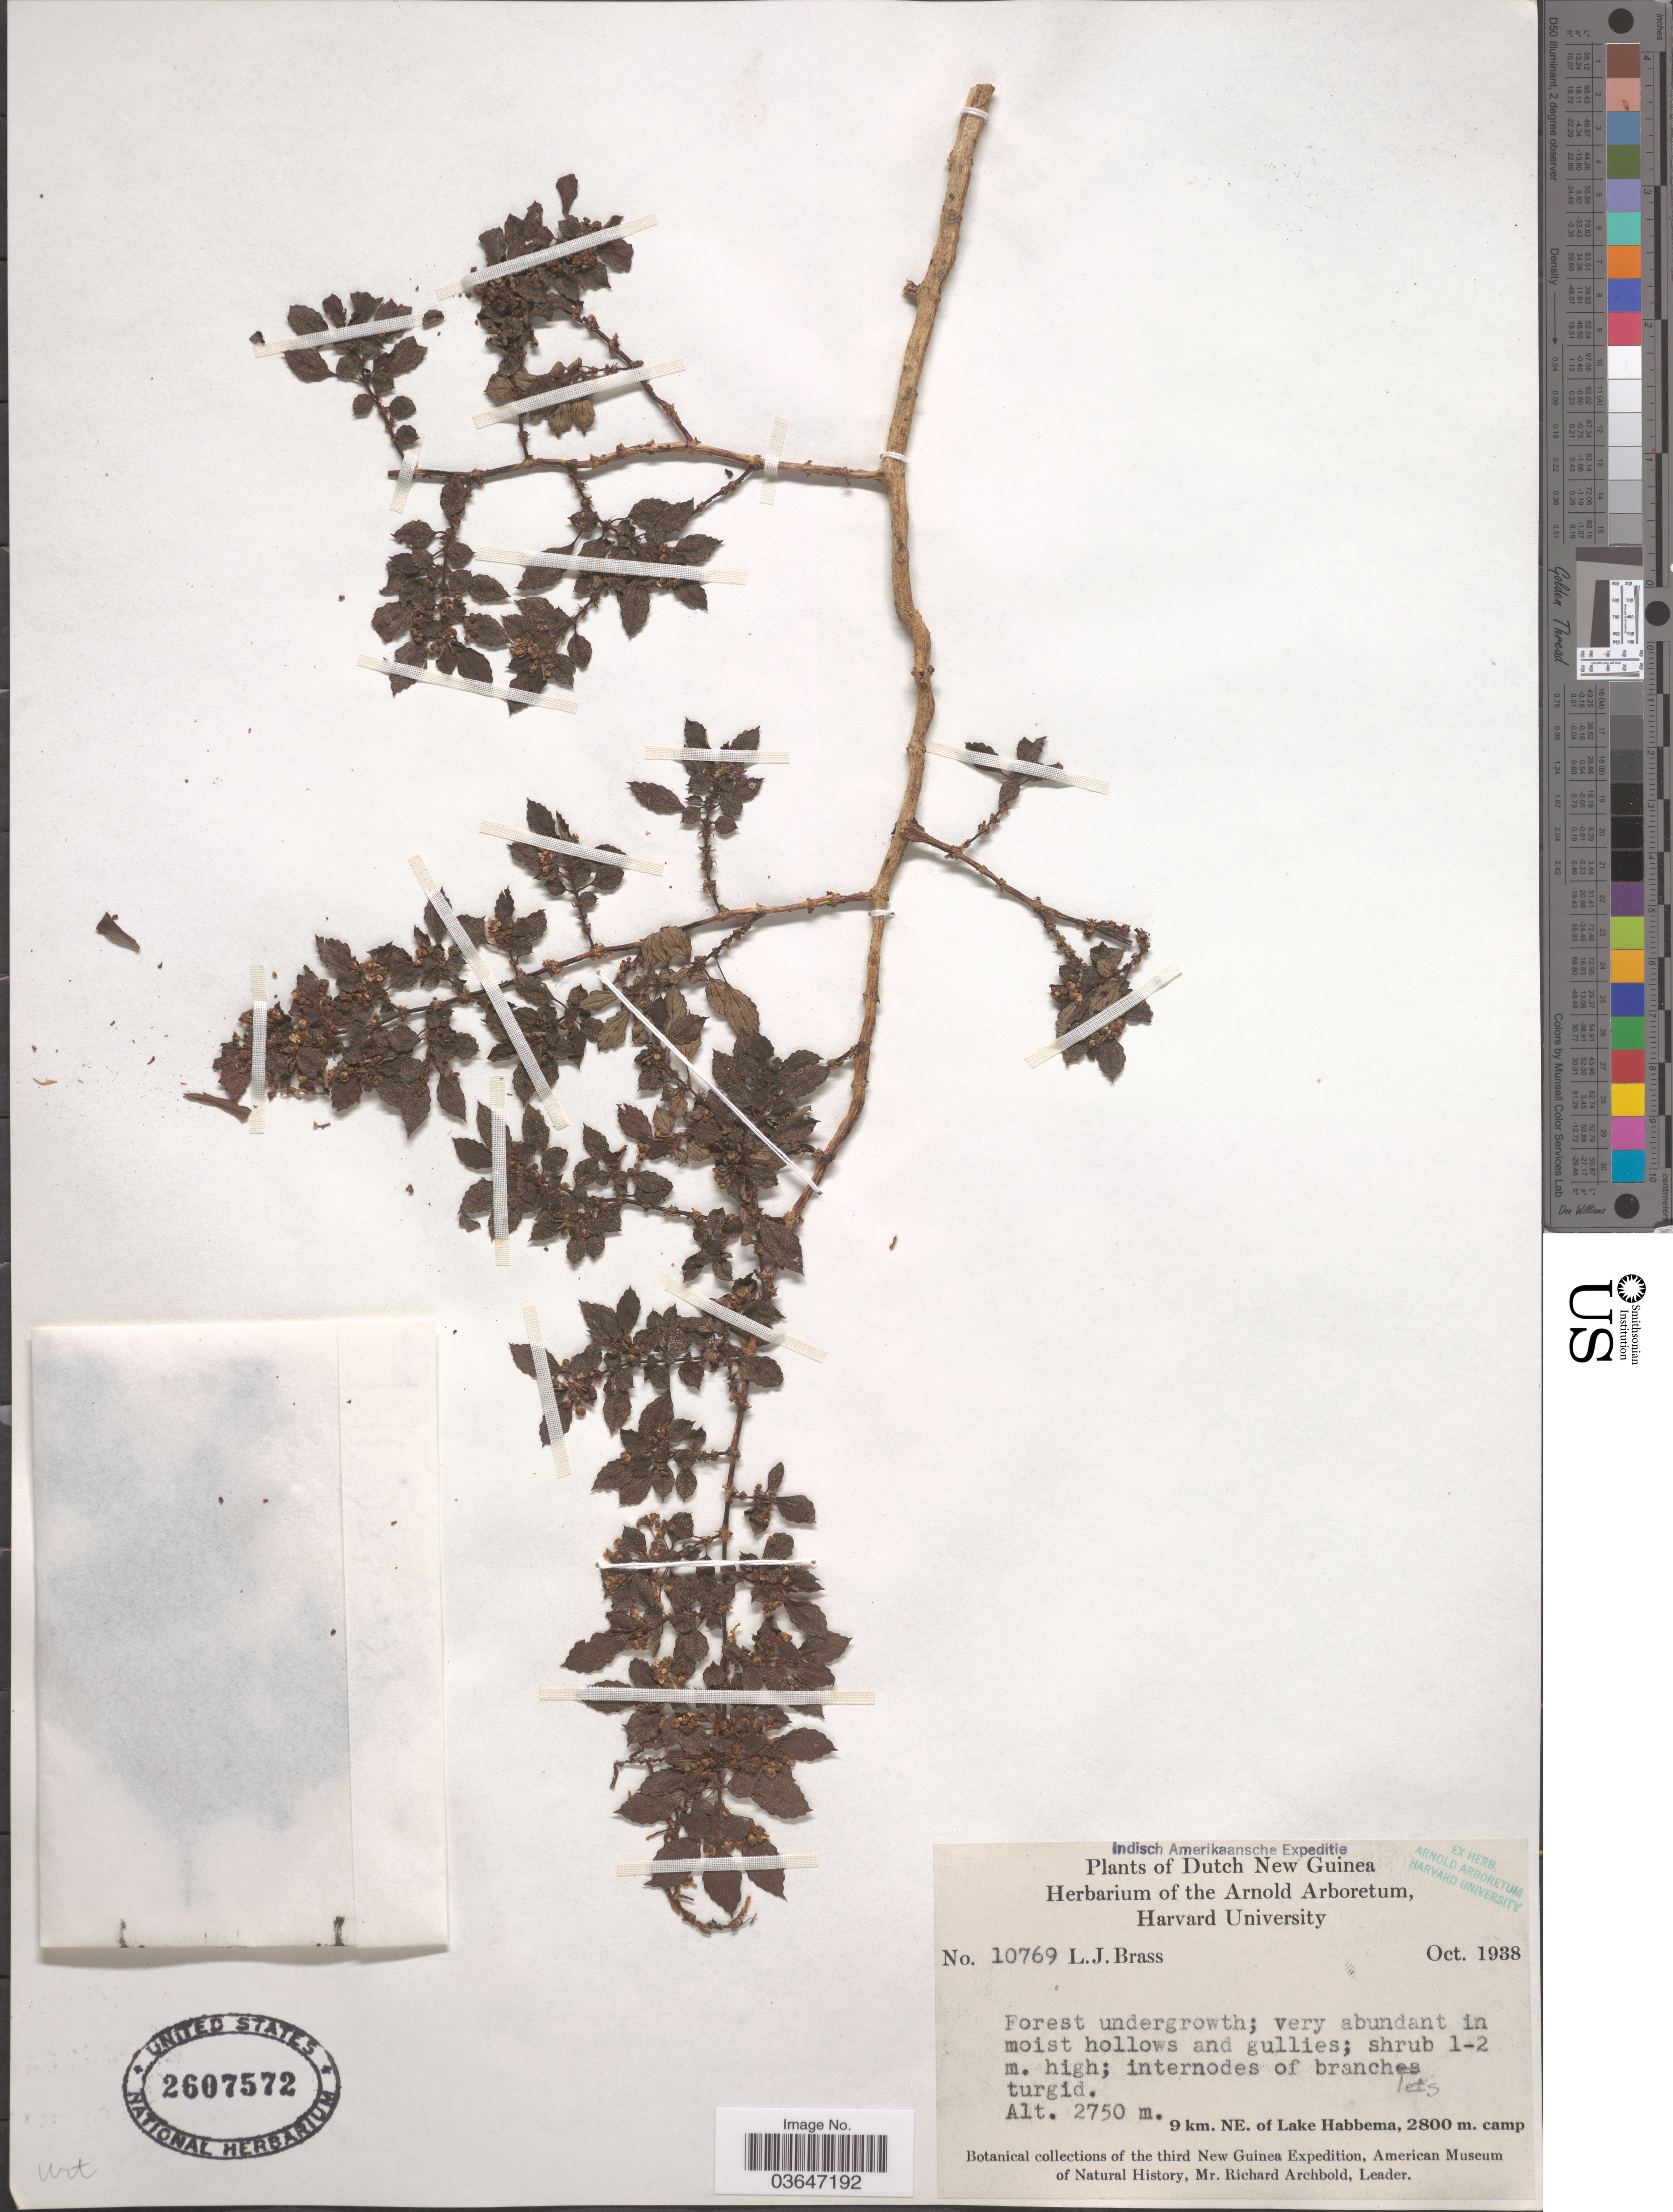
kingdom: Plantae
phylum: Tracheophyta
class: Magnoliopsida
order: Proteales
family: Proteaceae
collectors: L. J. Brass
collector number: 10769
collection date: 1938-10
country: Indonesia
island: New Guinea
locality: Dutch New Guinea. 9 km. NE. of Lake Habbema.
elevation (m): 2800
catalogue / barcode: US 2607572